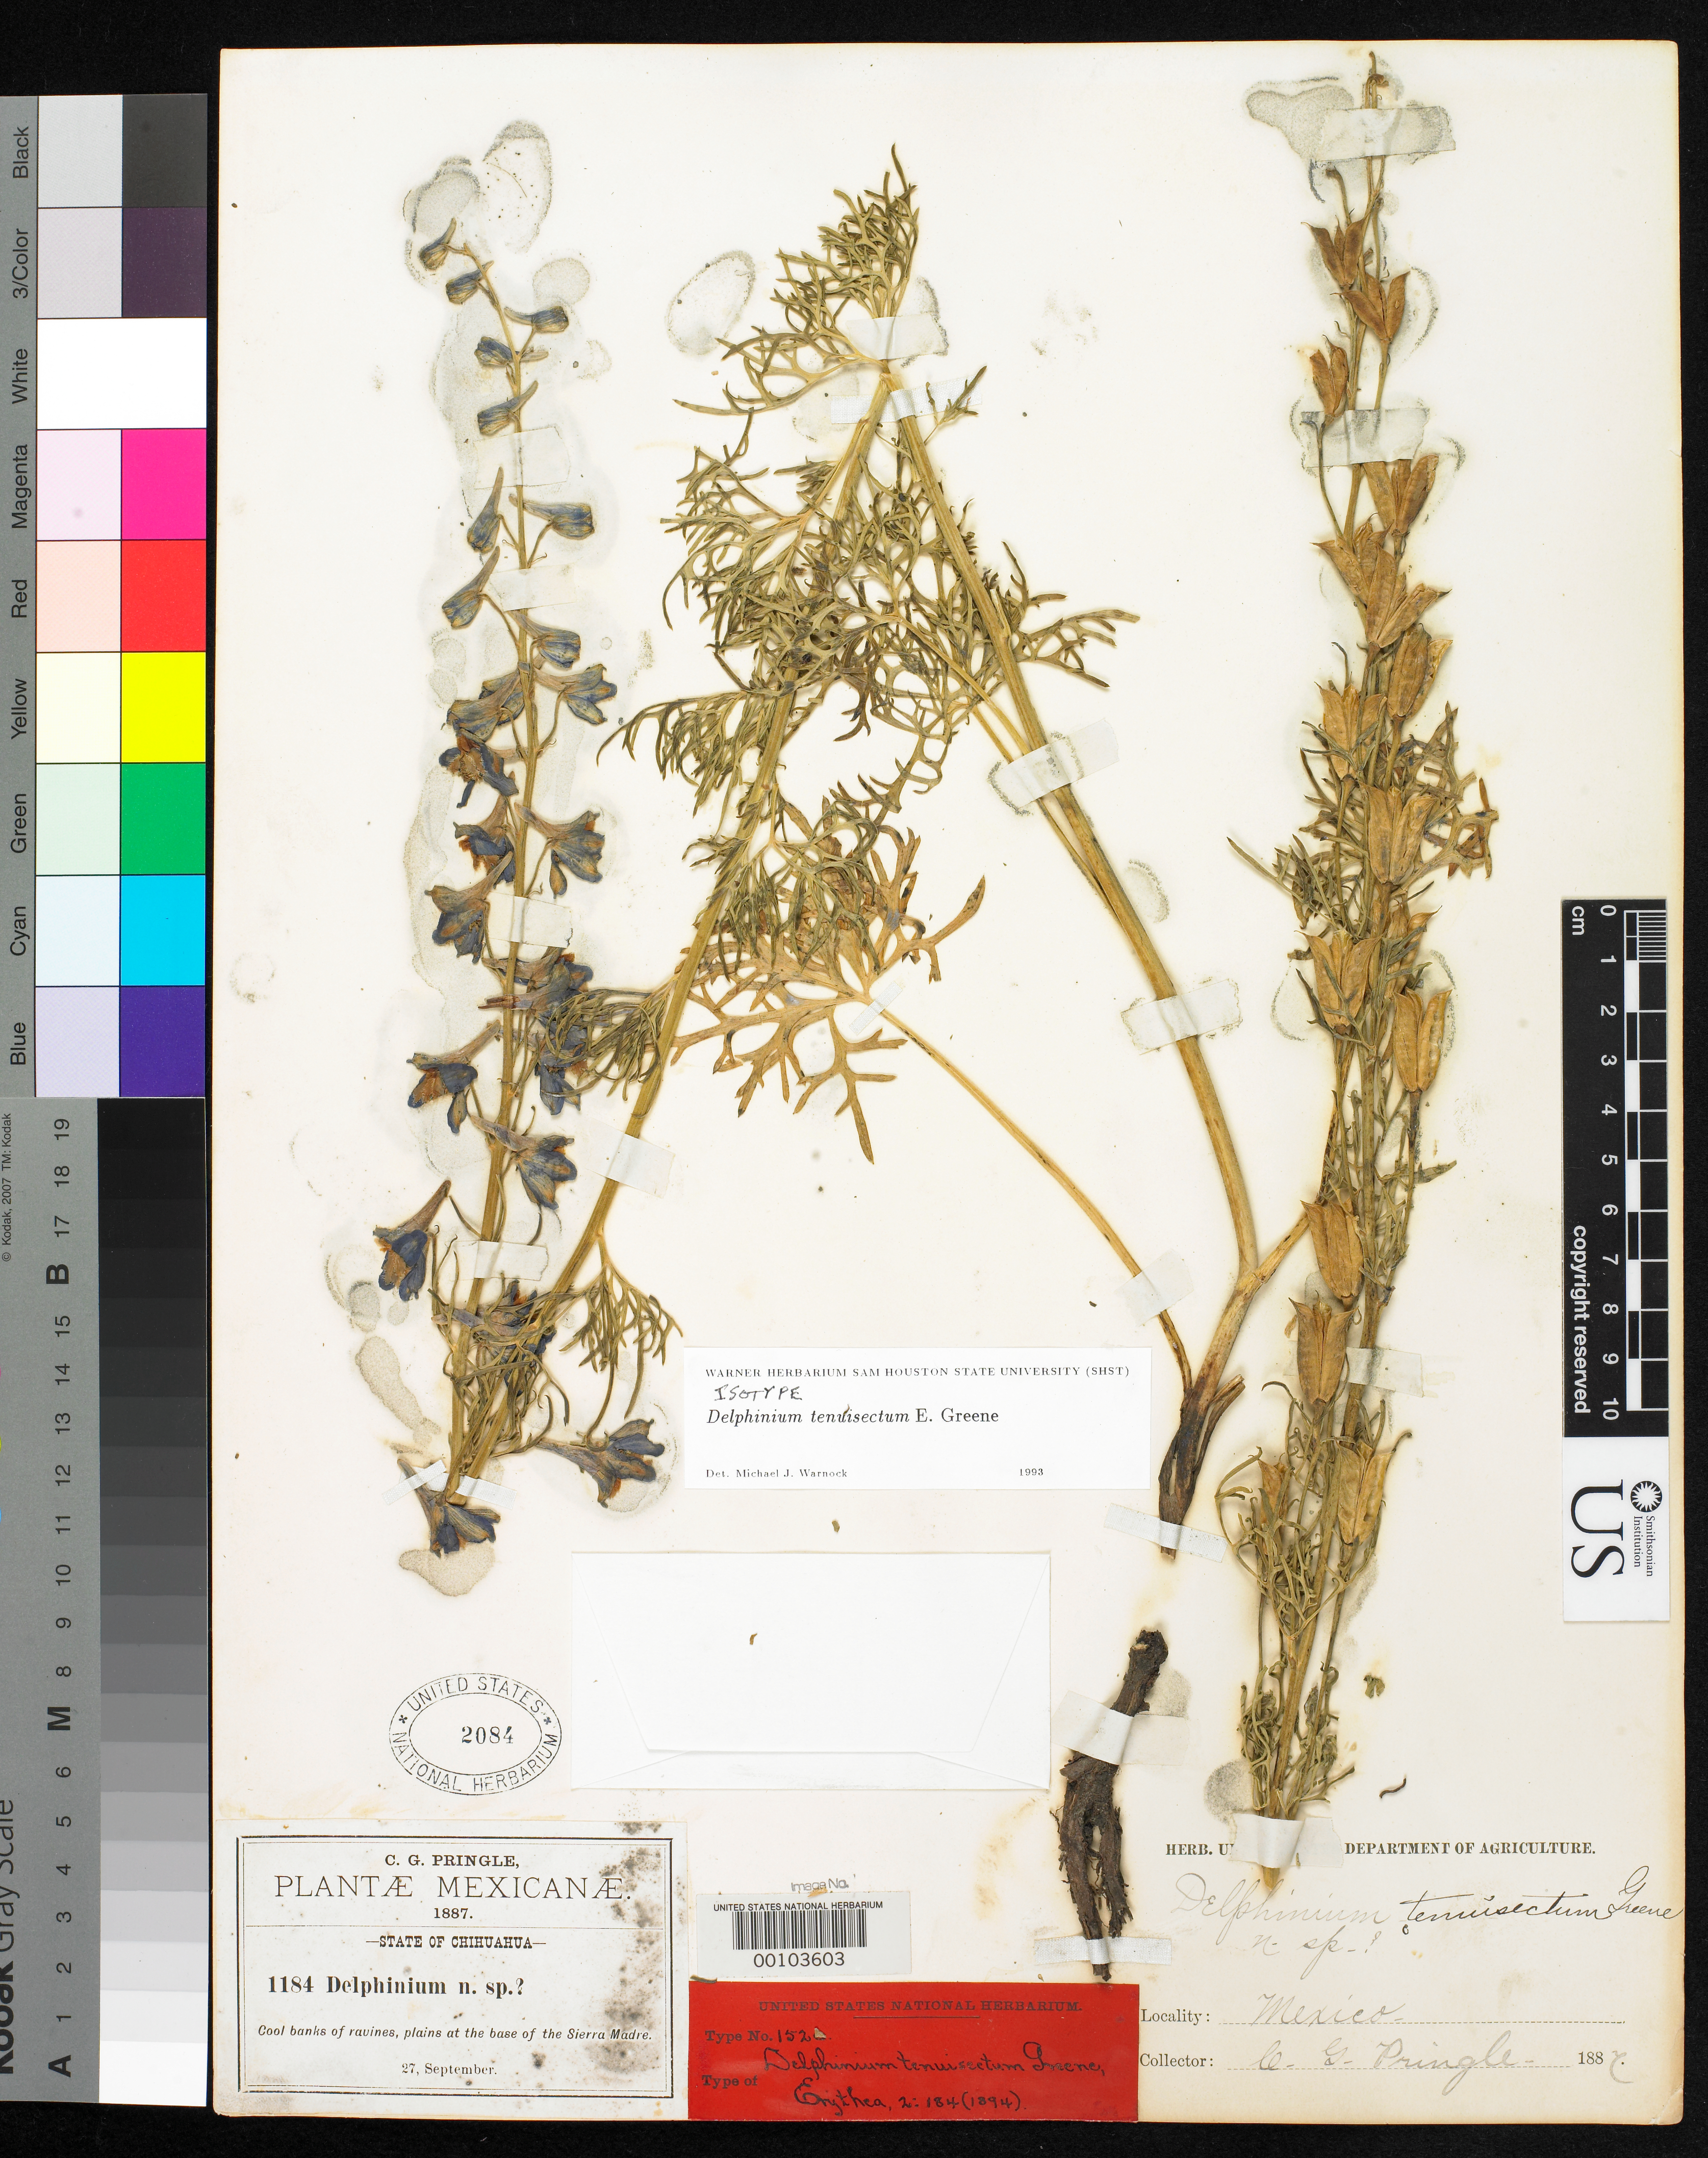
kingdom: Plantae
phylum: Tracheophyta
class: Magnoliopsida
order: Ranunculales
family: Ranunculaceae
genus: Delphinium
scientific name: Delphinium tenuisectum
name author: Greene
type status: Isotype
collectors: C. G. Pringle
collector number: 1184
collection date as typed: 27 Sep 1887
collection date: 1887-09-27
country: Mexico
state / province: Chihuahua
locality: Base of Sierra Madre.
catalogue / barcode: US 2084